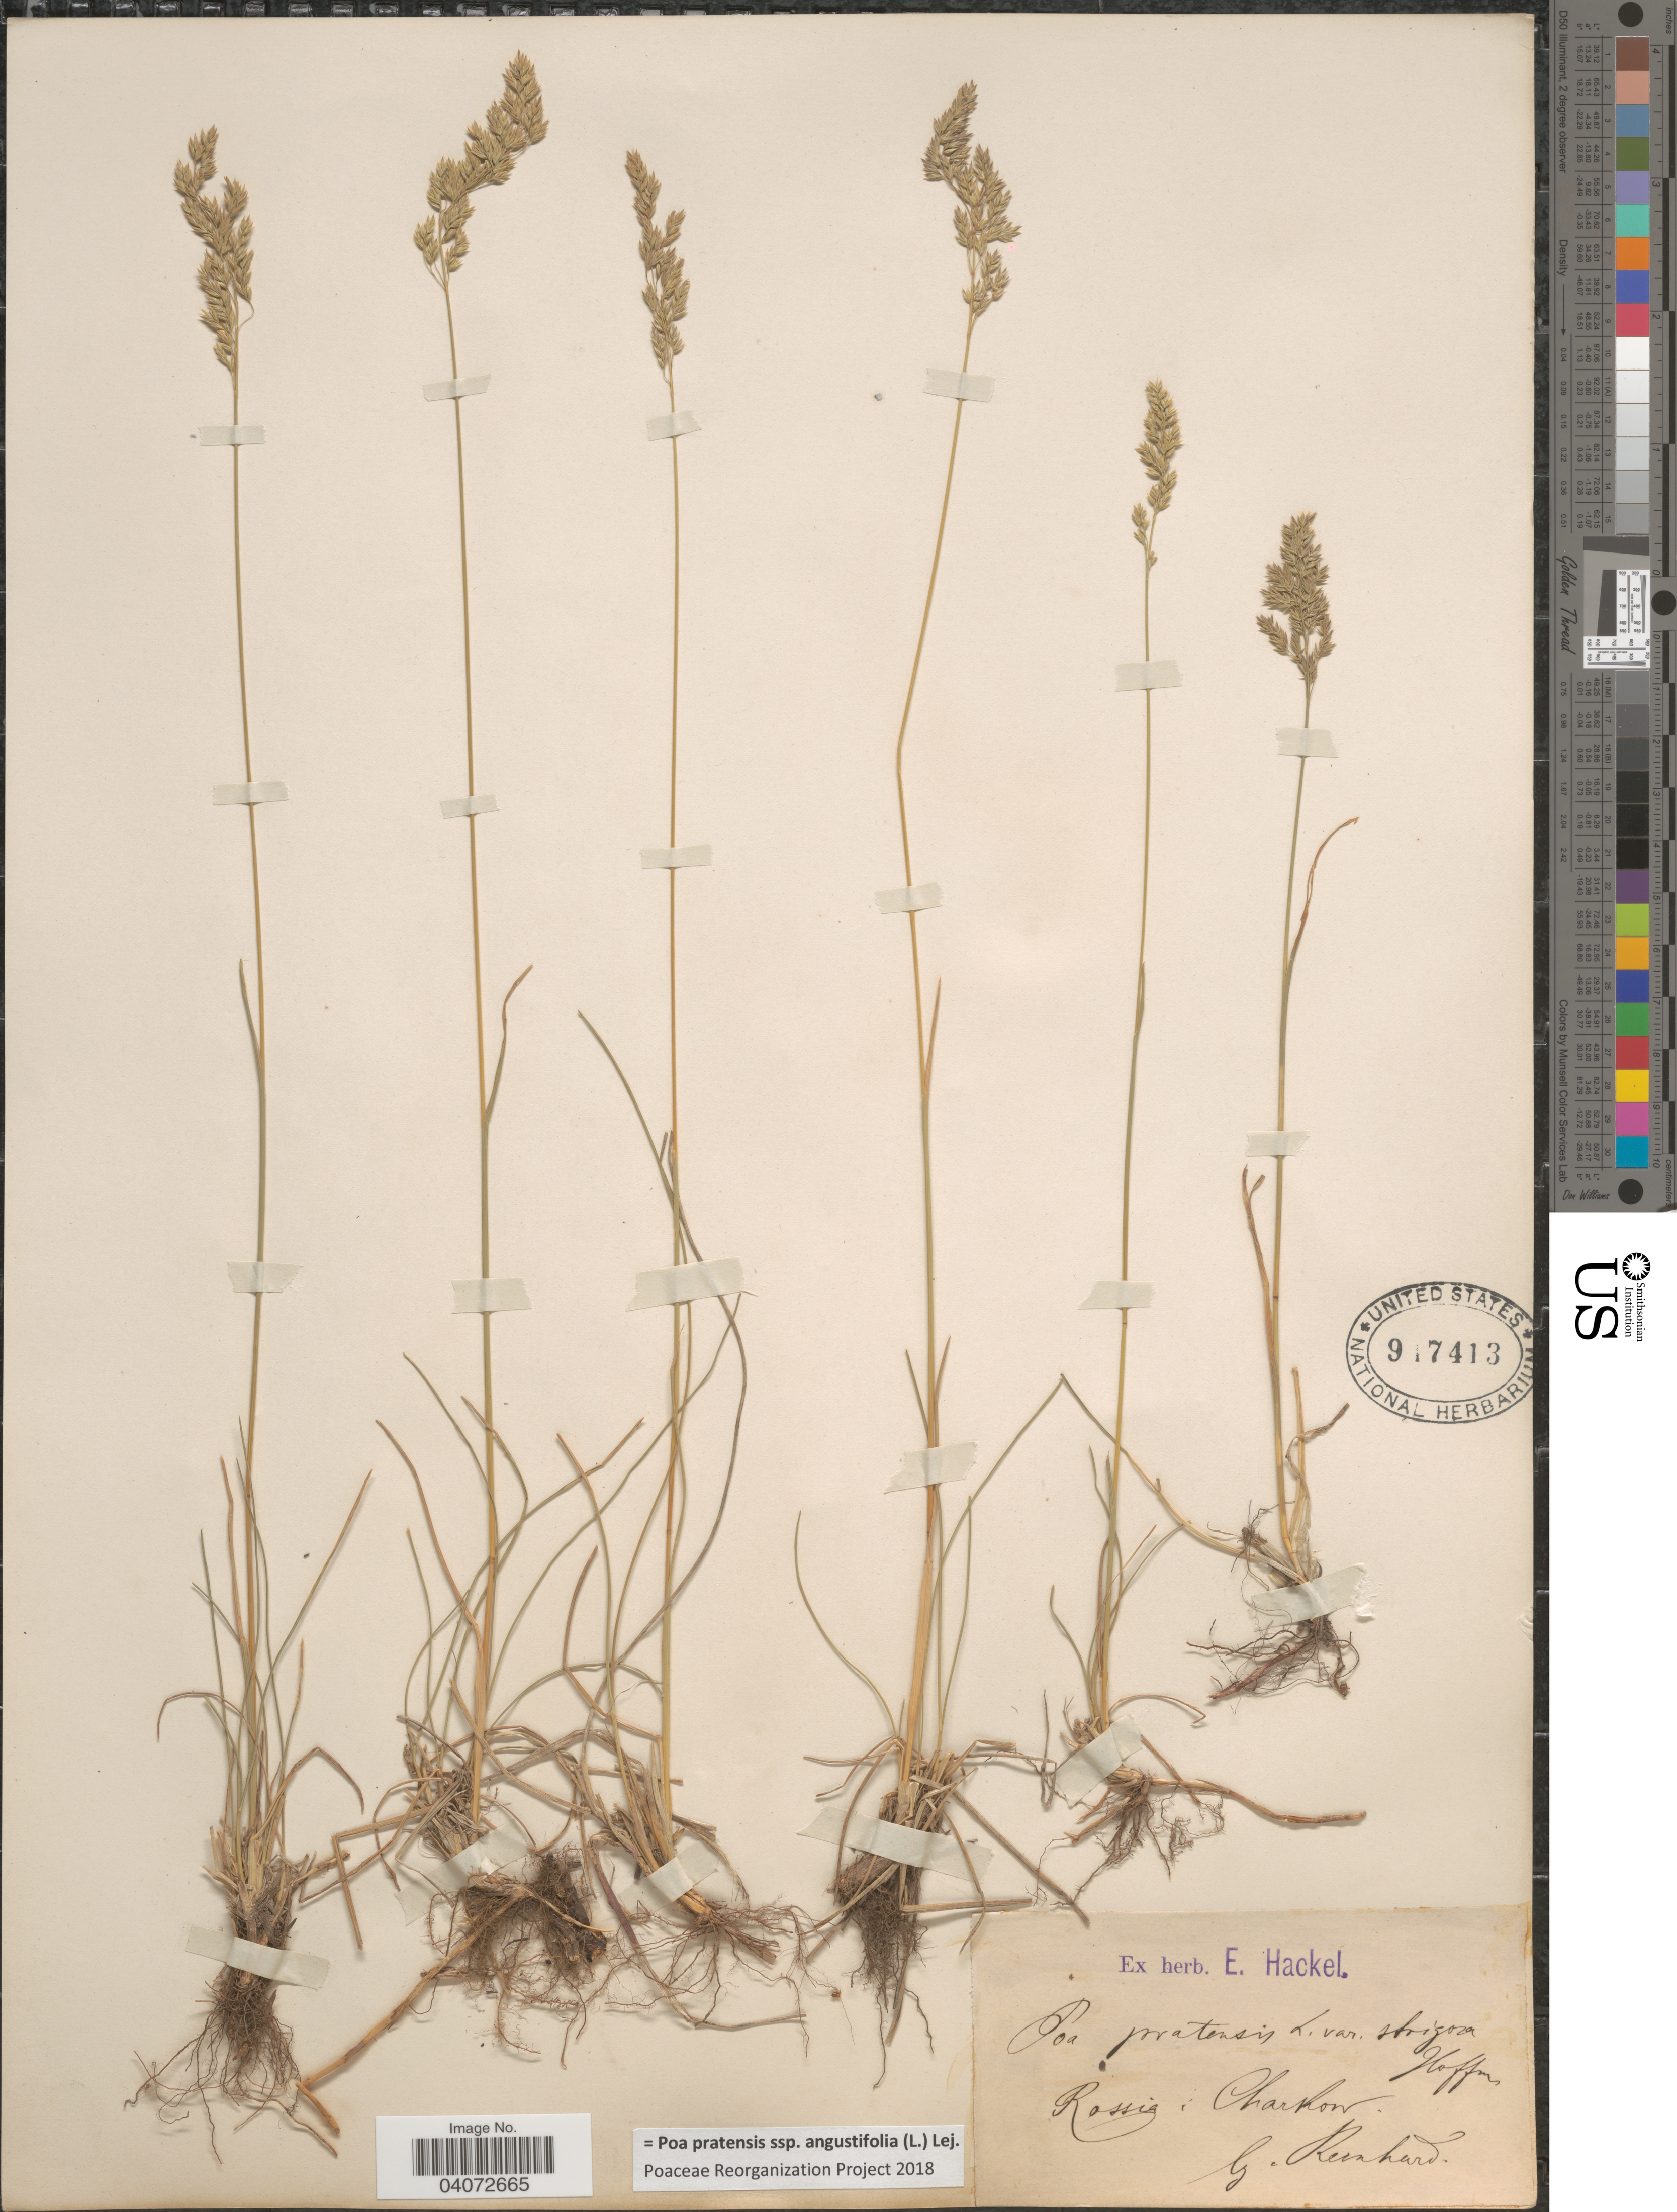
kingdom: Plantae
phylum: Tracheophyta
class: Liliopsida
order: Poales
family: Poaceae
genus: Poa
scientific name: Poa pratensis subsp. angustifolia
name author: (L.) Lej.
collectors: -. Reinhardt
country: Turkmenistan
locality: Rossia: Charjow.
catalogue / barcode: US 947413